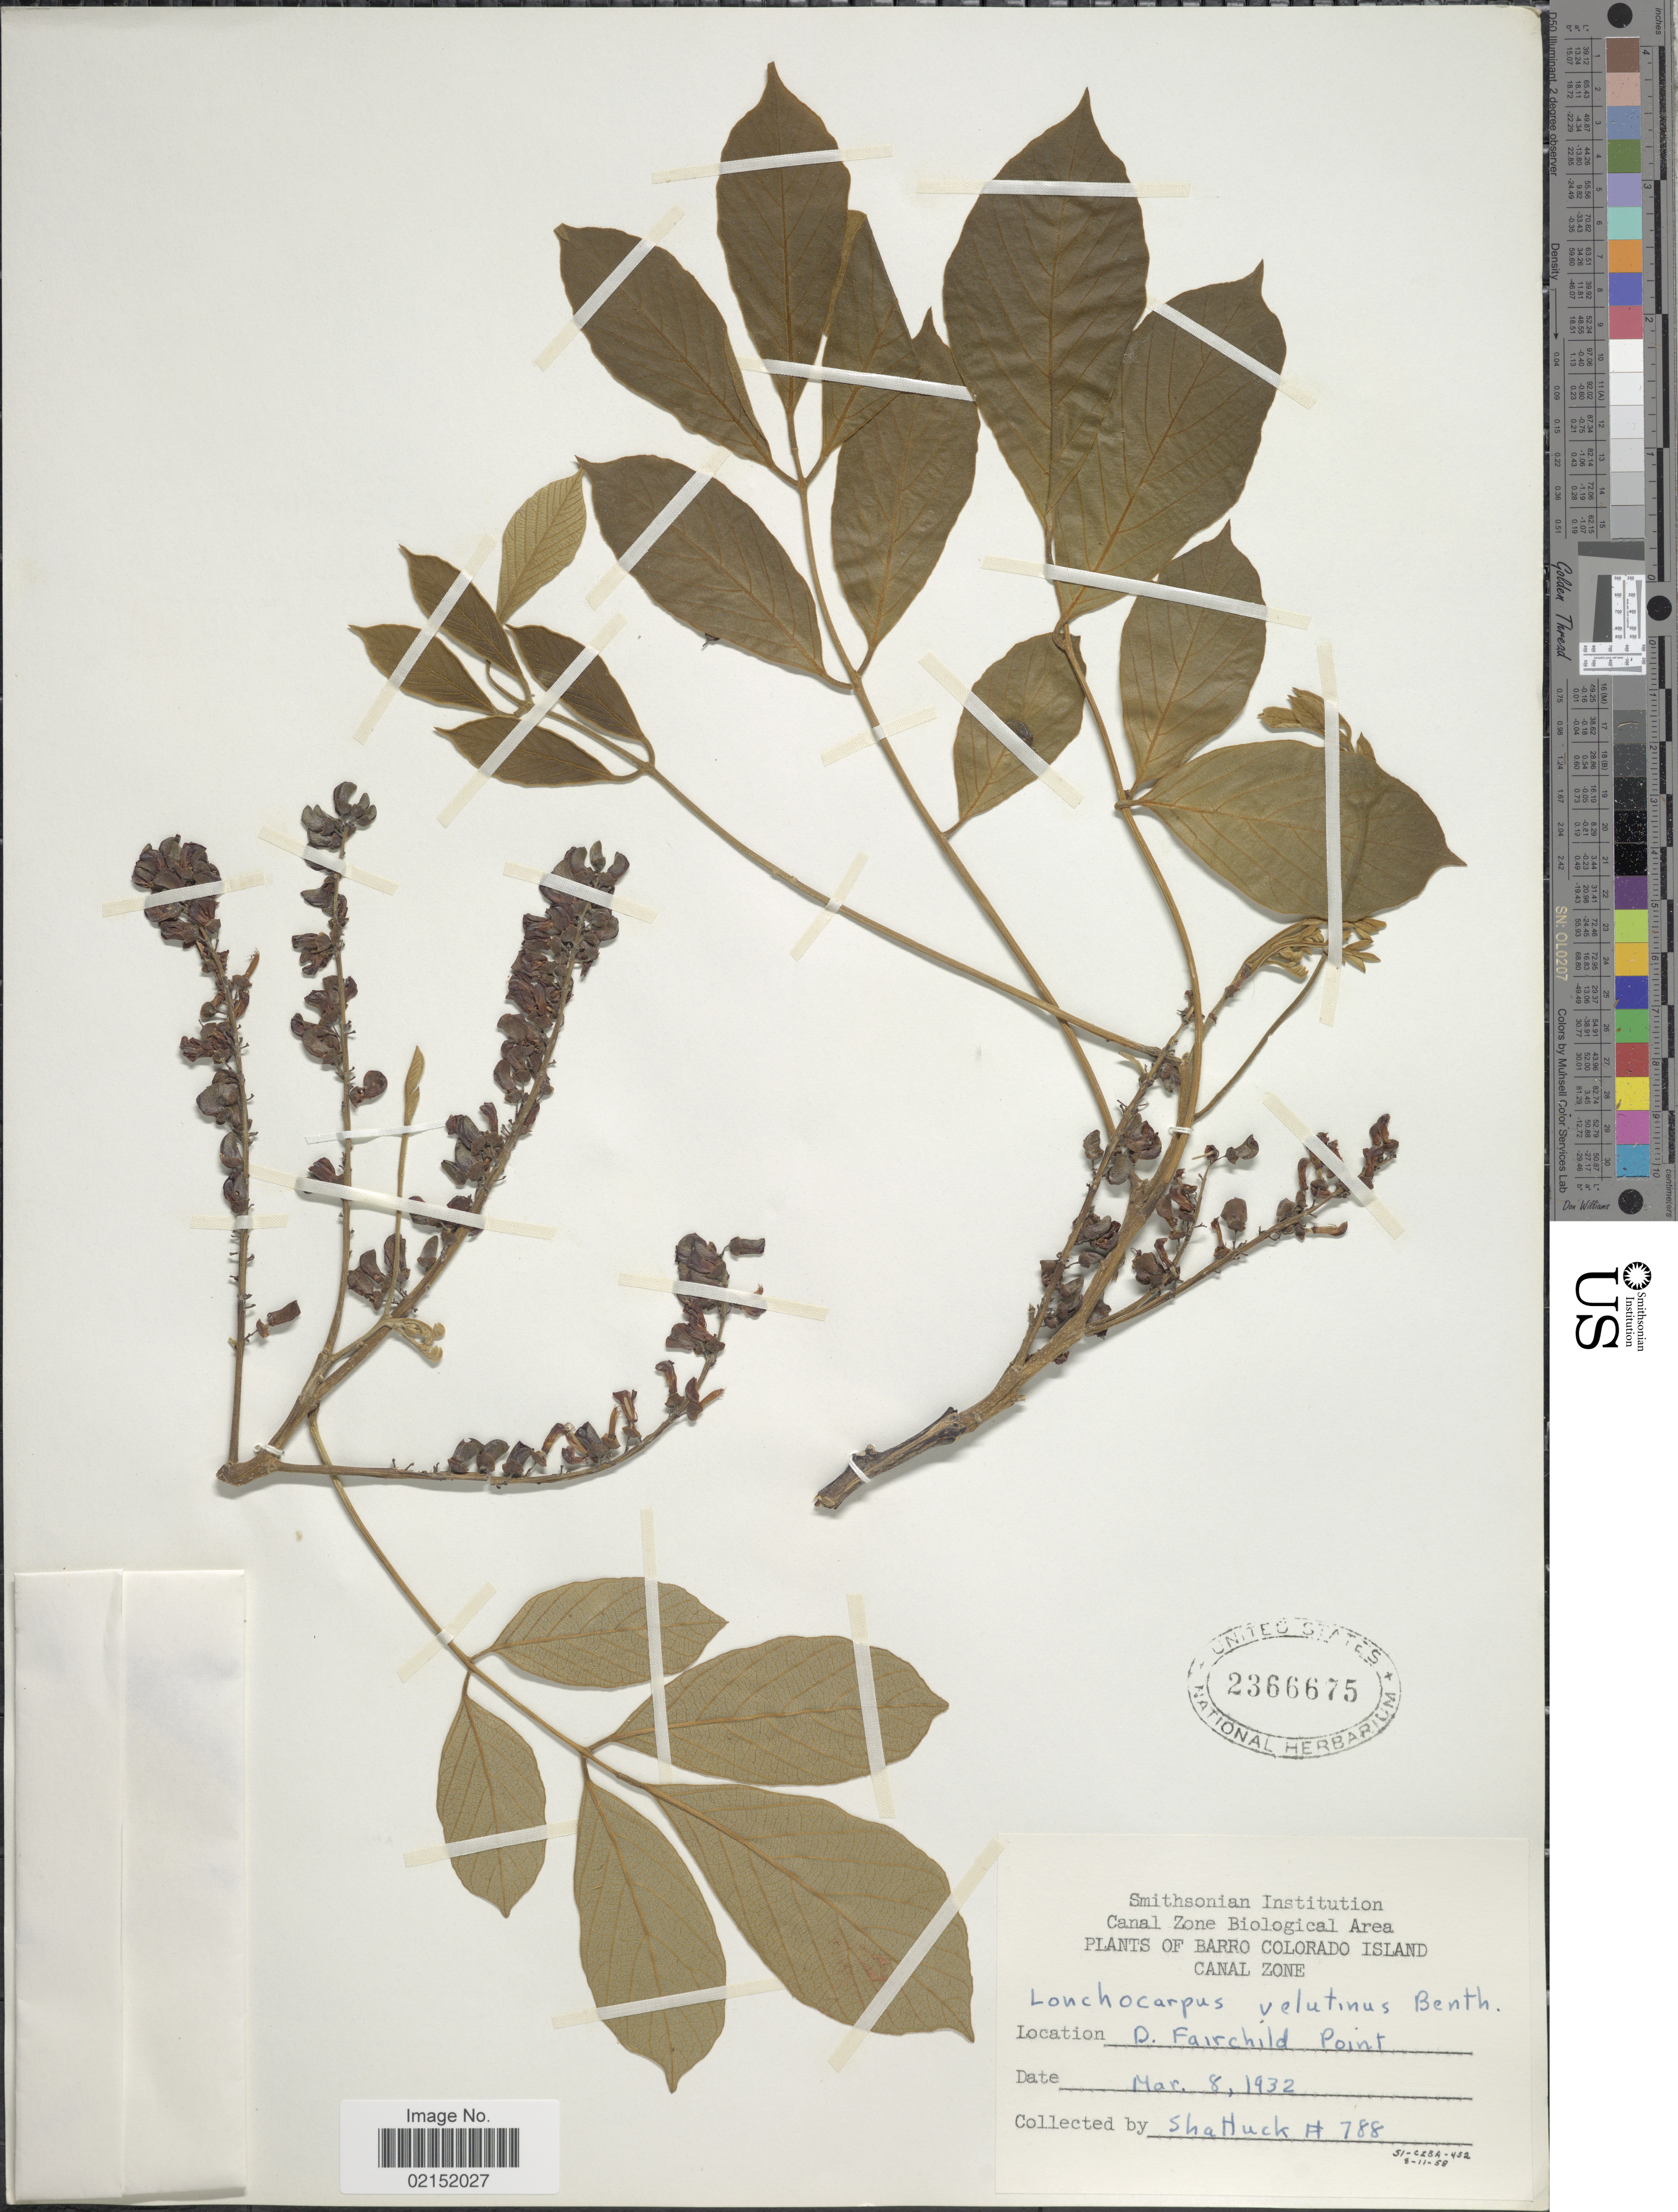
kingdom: Plantae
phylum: Tracheophyta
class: Magnoliopsida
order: Fabales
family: Fabaceae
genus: Lonchocarpus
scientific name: Lonchocarpus velutinus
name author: Benth. ex Seem.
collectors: ShaHuck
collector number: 788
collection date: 1932-03-08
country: Panama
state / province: Panamá Oeste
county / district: Canal Zone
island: Barro Colorado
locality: Barro Colorado Island, Canal Zone, D. Fairchild Point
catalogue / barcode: US 2366675